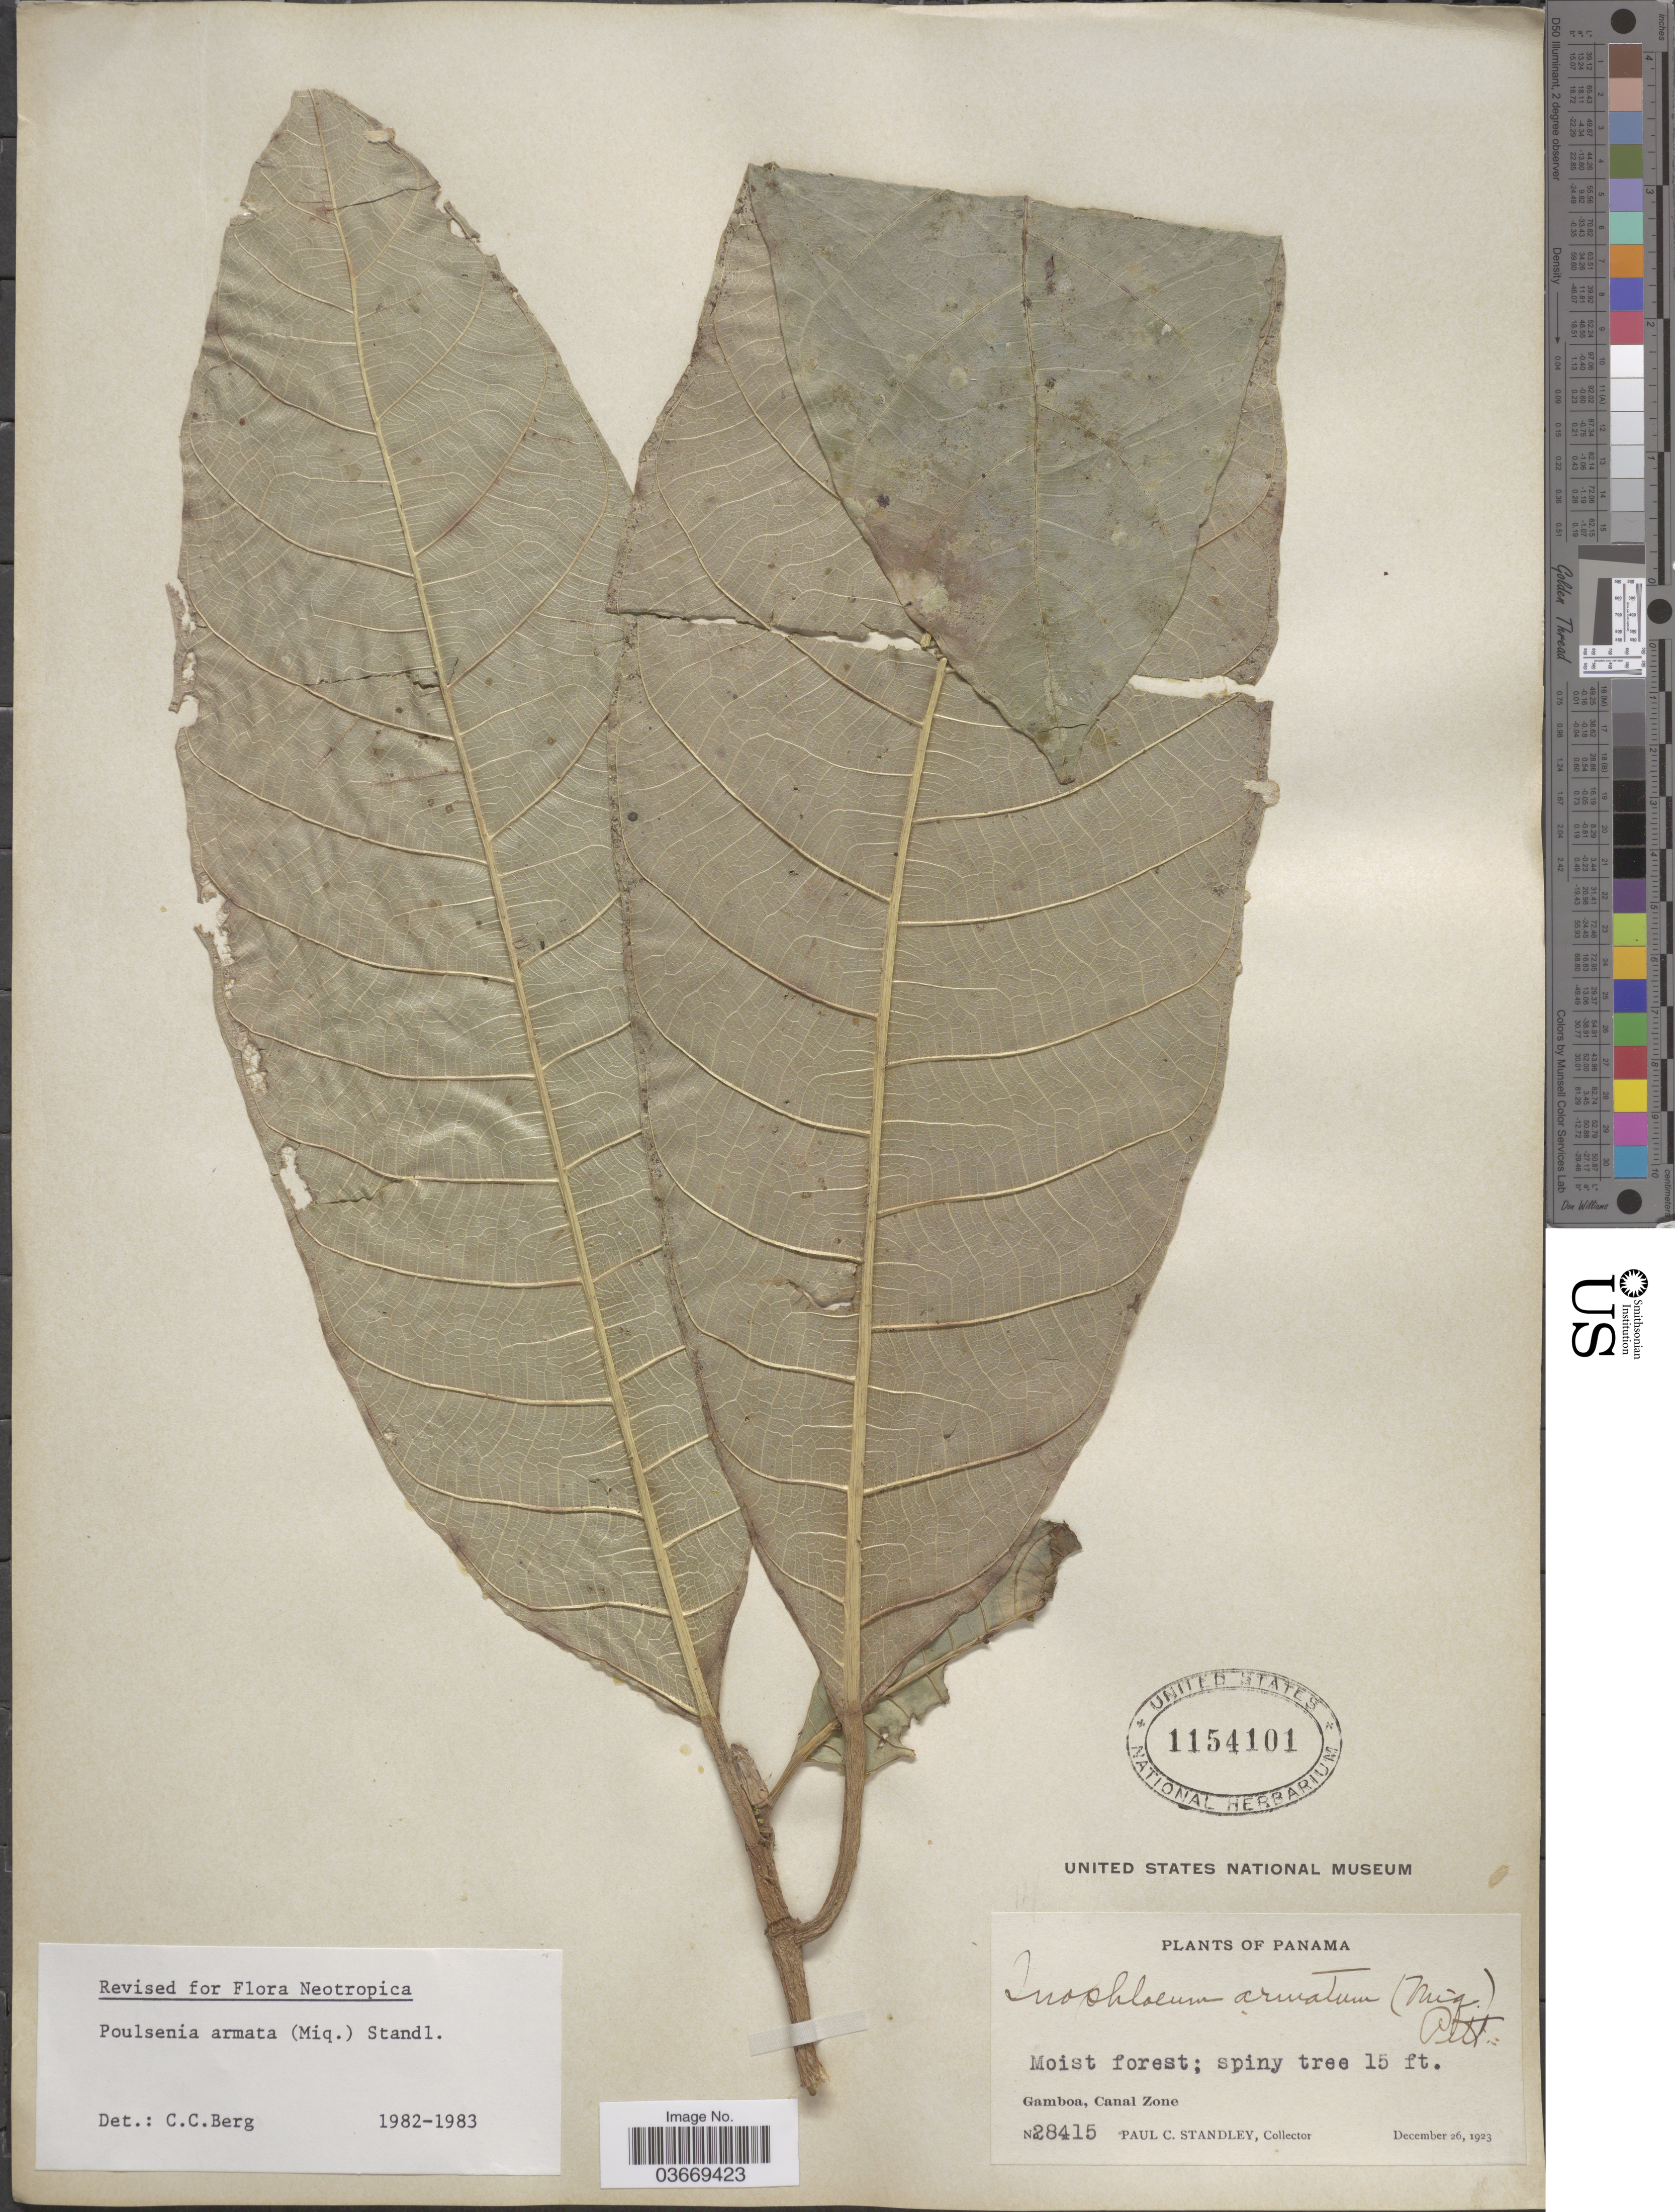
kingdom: Plantae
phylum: Tracheophyta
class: Magnoliopsida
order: Rosales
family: Moraceae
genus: Poulsenia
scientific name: Poulsenia armata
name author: (Miq.) Standl.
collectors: P. C. Standley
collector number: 28415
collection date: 1923-12-26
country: Panama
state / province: Colón / Panamá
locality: Gamboa, Canal Zone.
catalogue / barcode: US 1154101